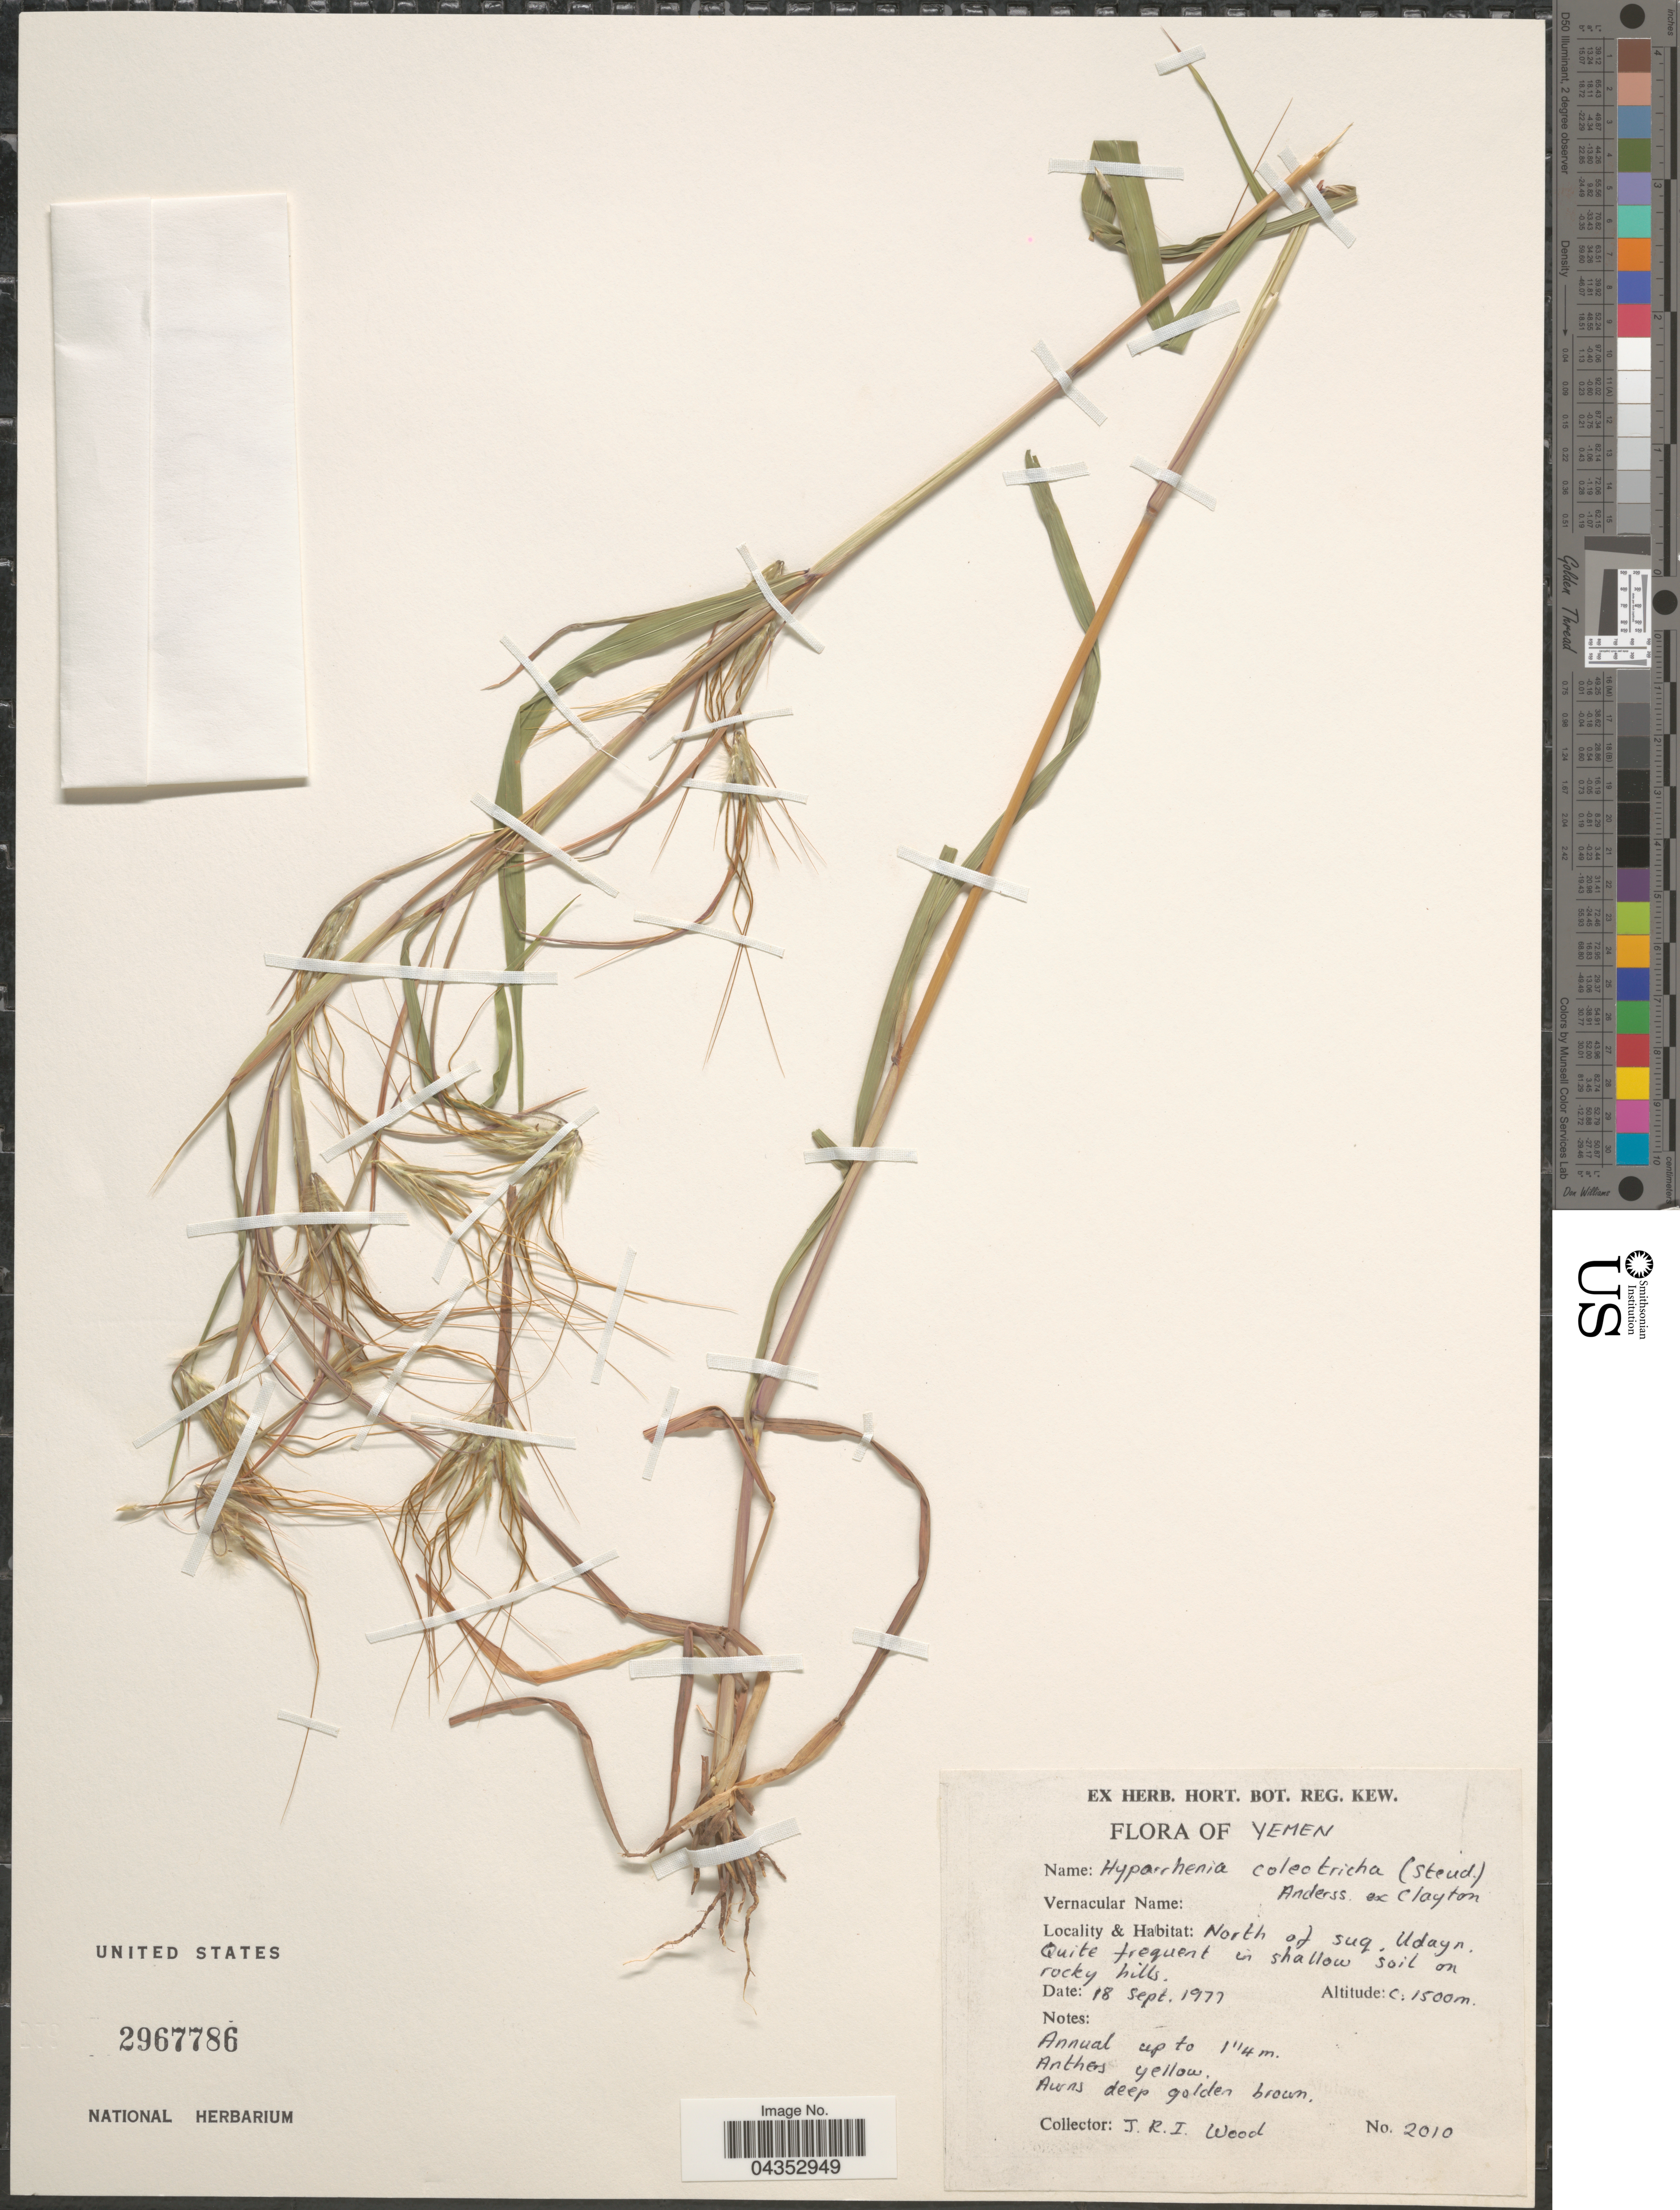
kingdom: Plantae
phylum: Tracheophyta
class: Liliopsida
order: Poales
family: Poaceae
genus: Hyparrhenia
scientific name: Hyparrhenia coleotricha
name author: (Steud.) Andersson ex Clayton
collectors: J. R. I. Wood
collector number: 2010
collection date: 1977-09-18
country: Yemen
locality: North of suq. Udayn. Quite frequent in shallow soil on rocky hills.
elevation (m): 1500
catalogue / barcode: US 2967786